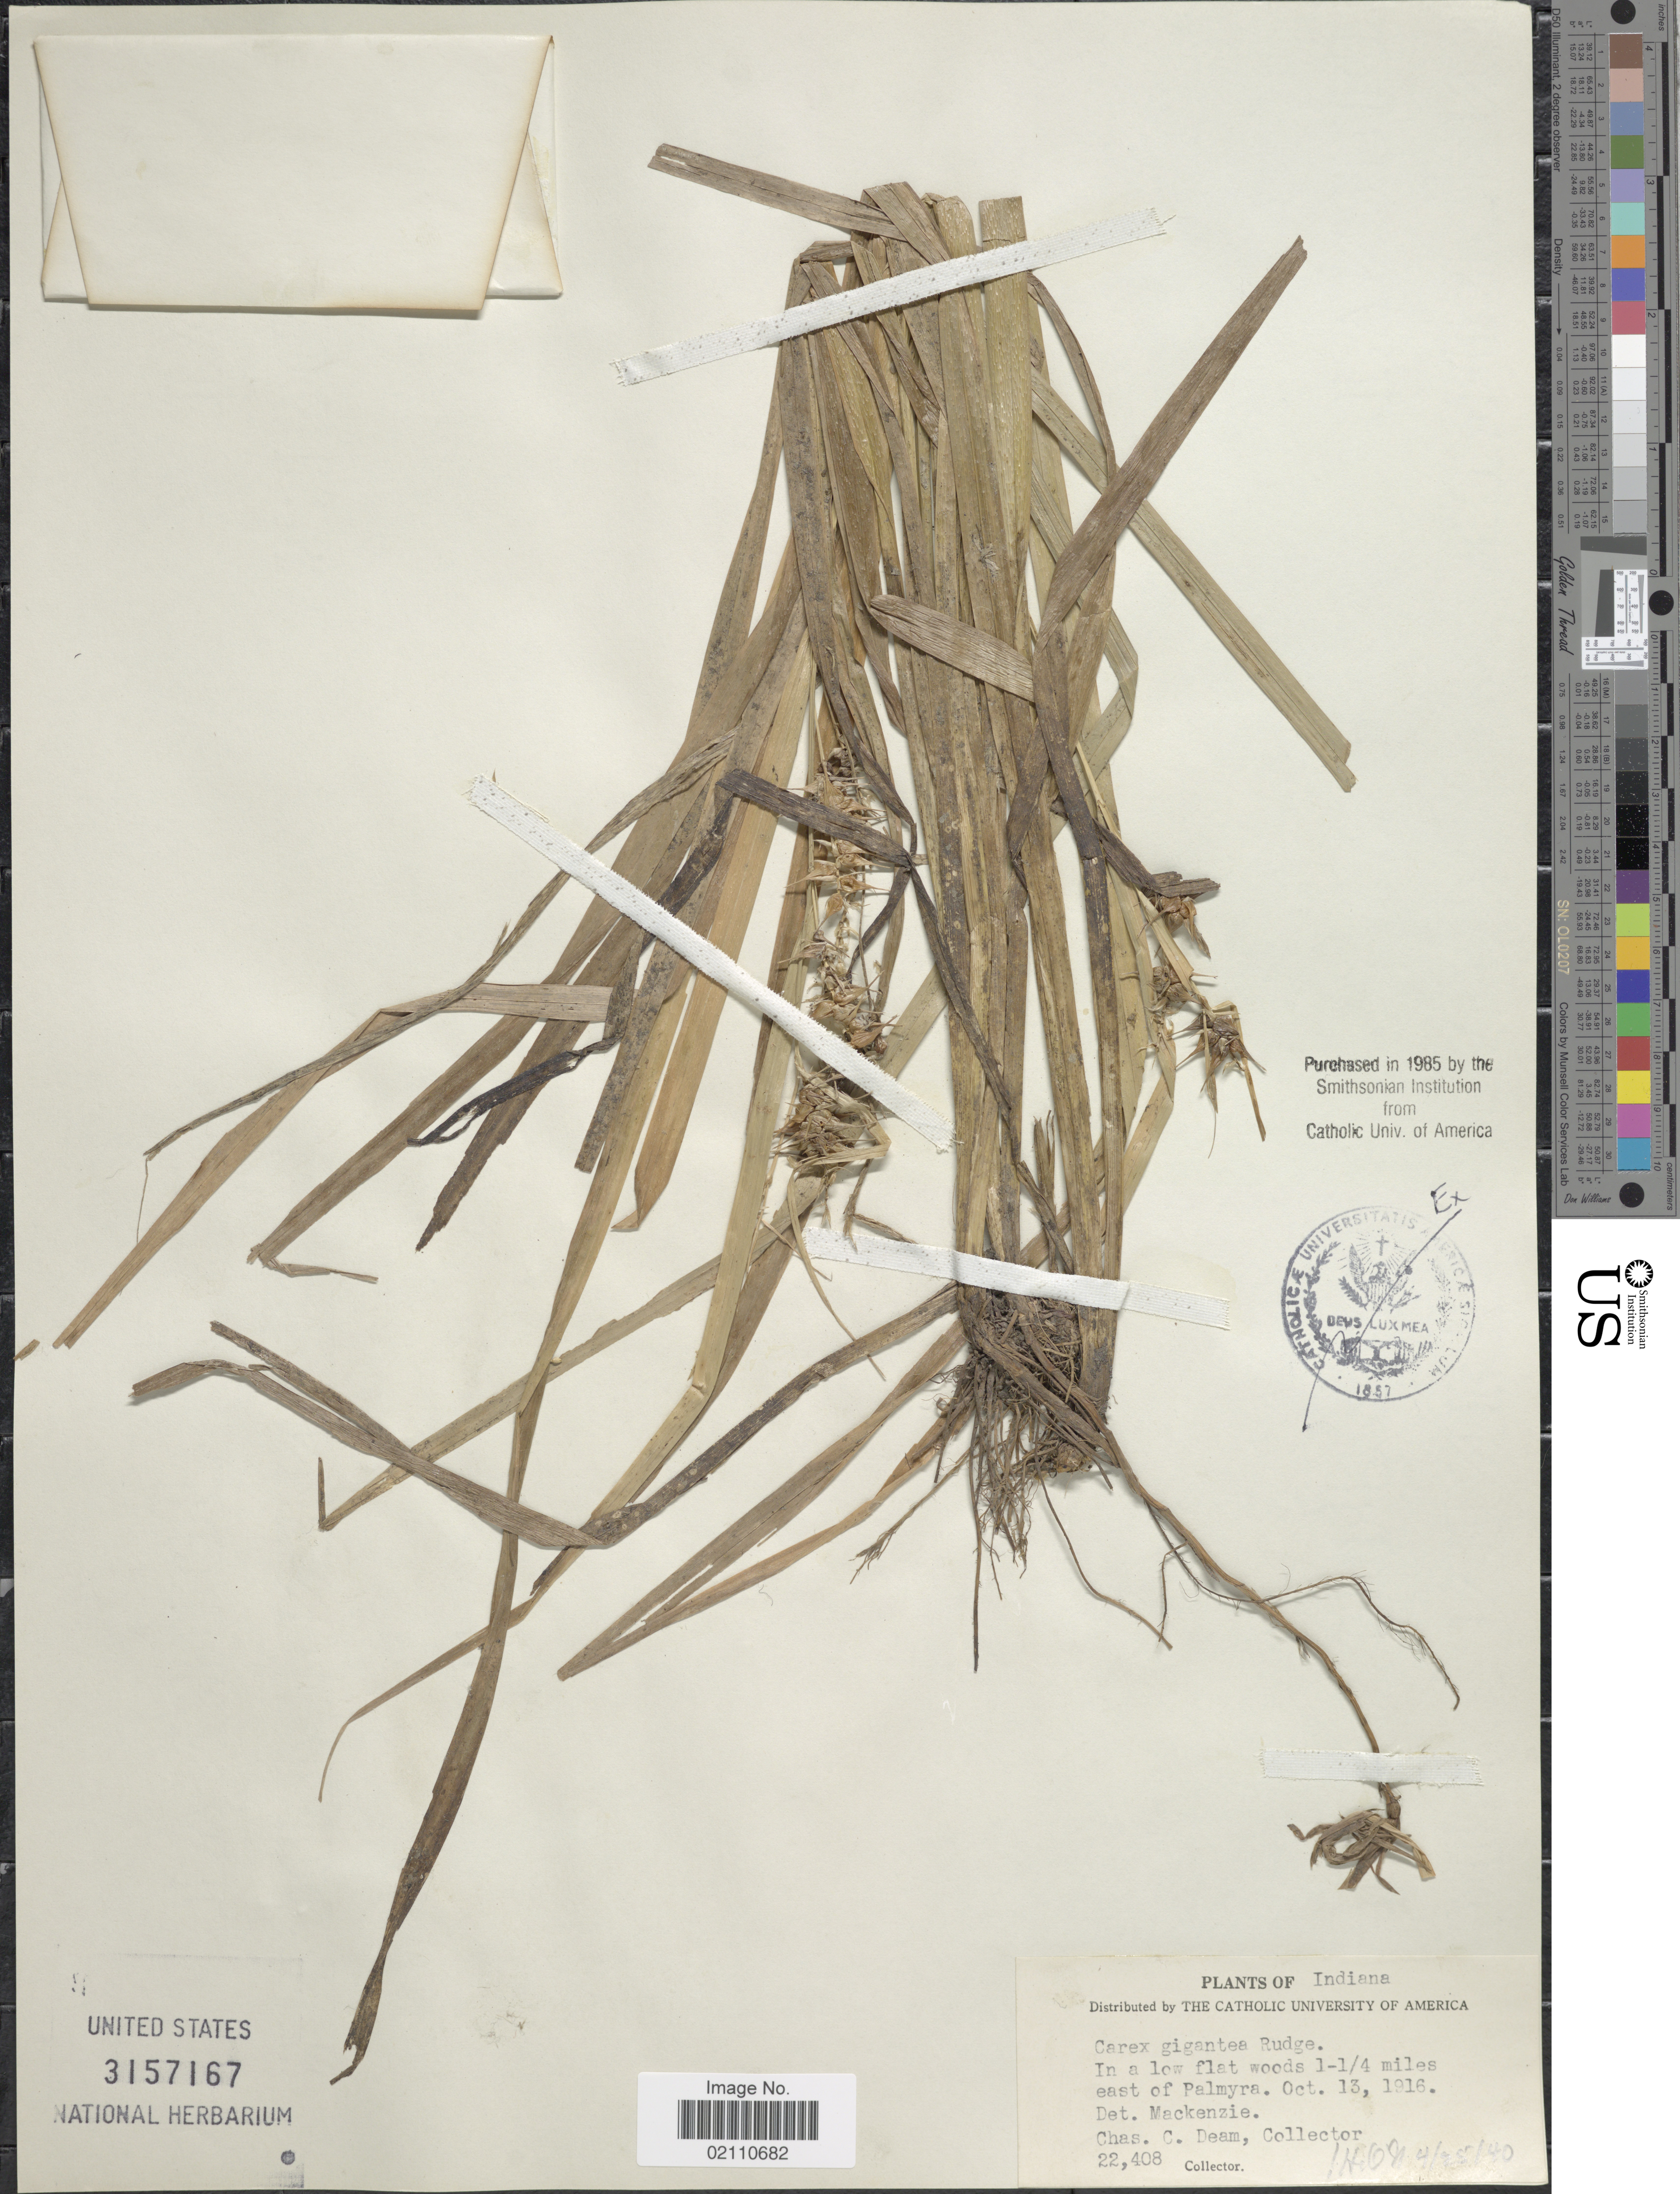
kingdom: Plantae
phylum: Tracheophyta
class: Liliopsida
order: Poales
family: Cyperaceae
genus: Carex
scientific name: Carex gigantea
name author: Rudge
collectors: C. C. Deam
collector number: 22408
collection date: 1916-10-13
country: United States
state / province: Indiana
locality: In a low flat woods 1-1/4 miles east of Palmyra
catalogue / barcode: US 3157167